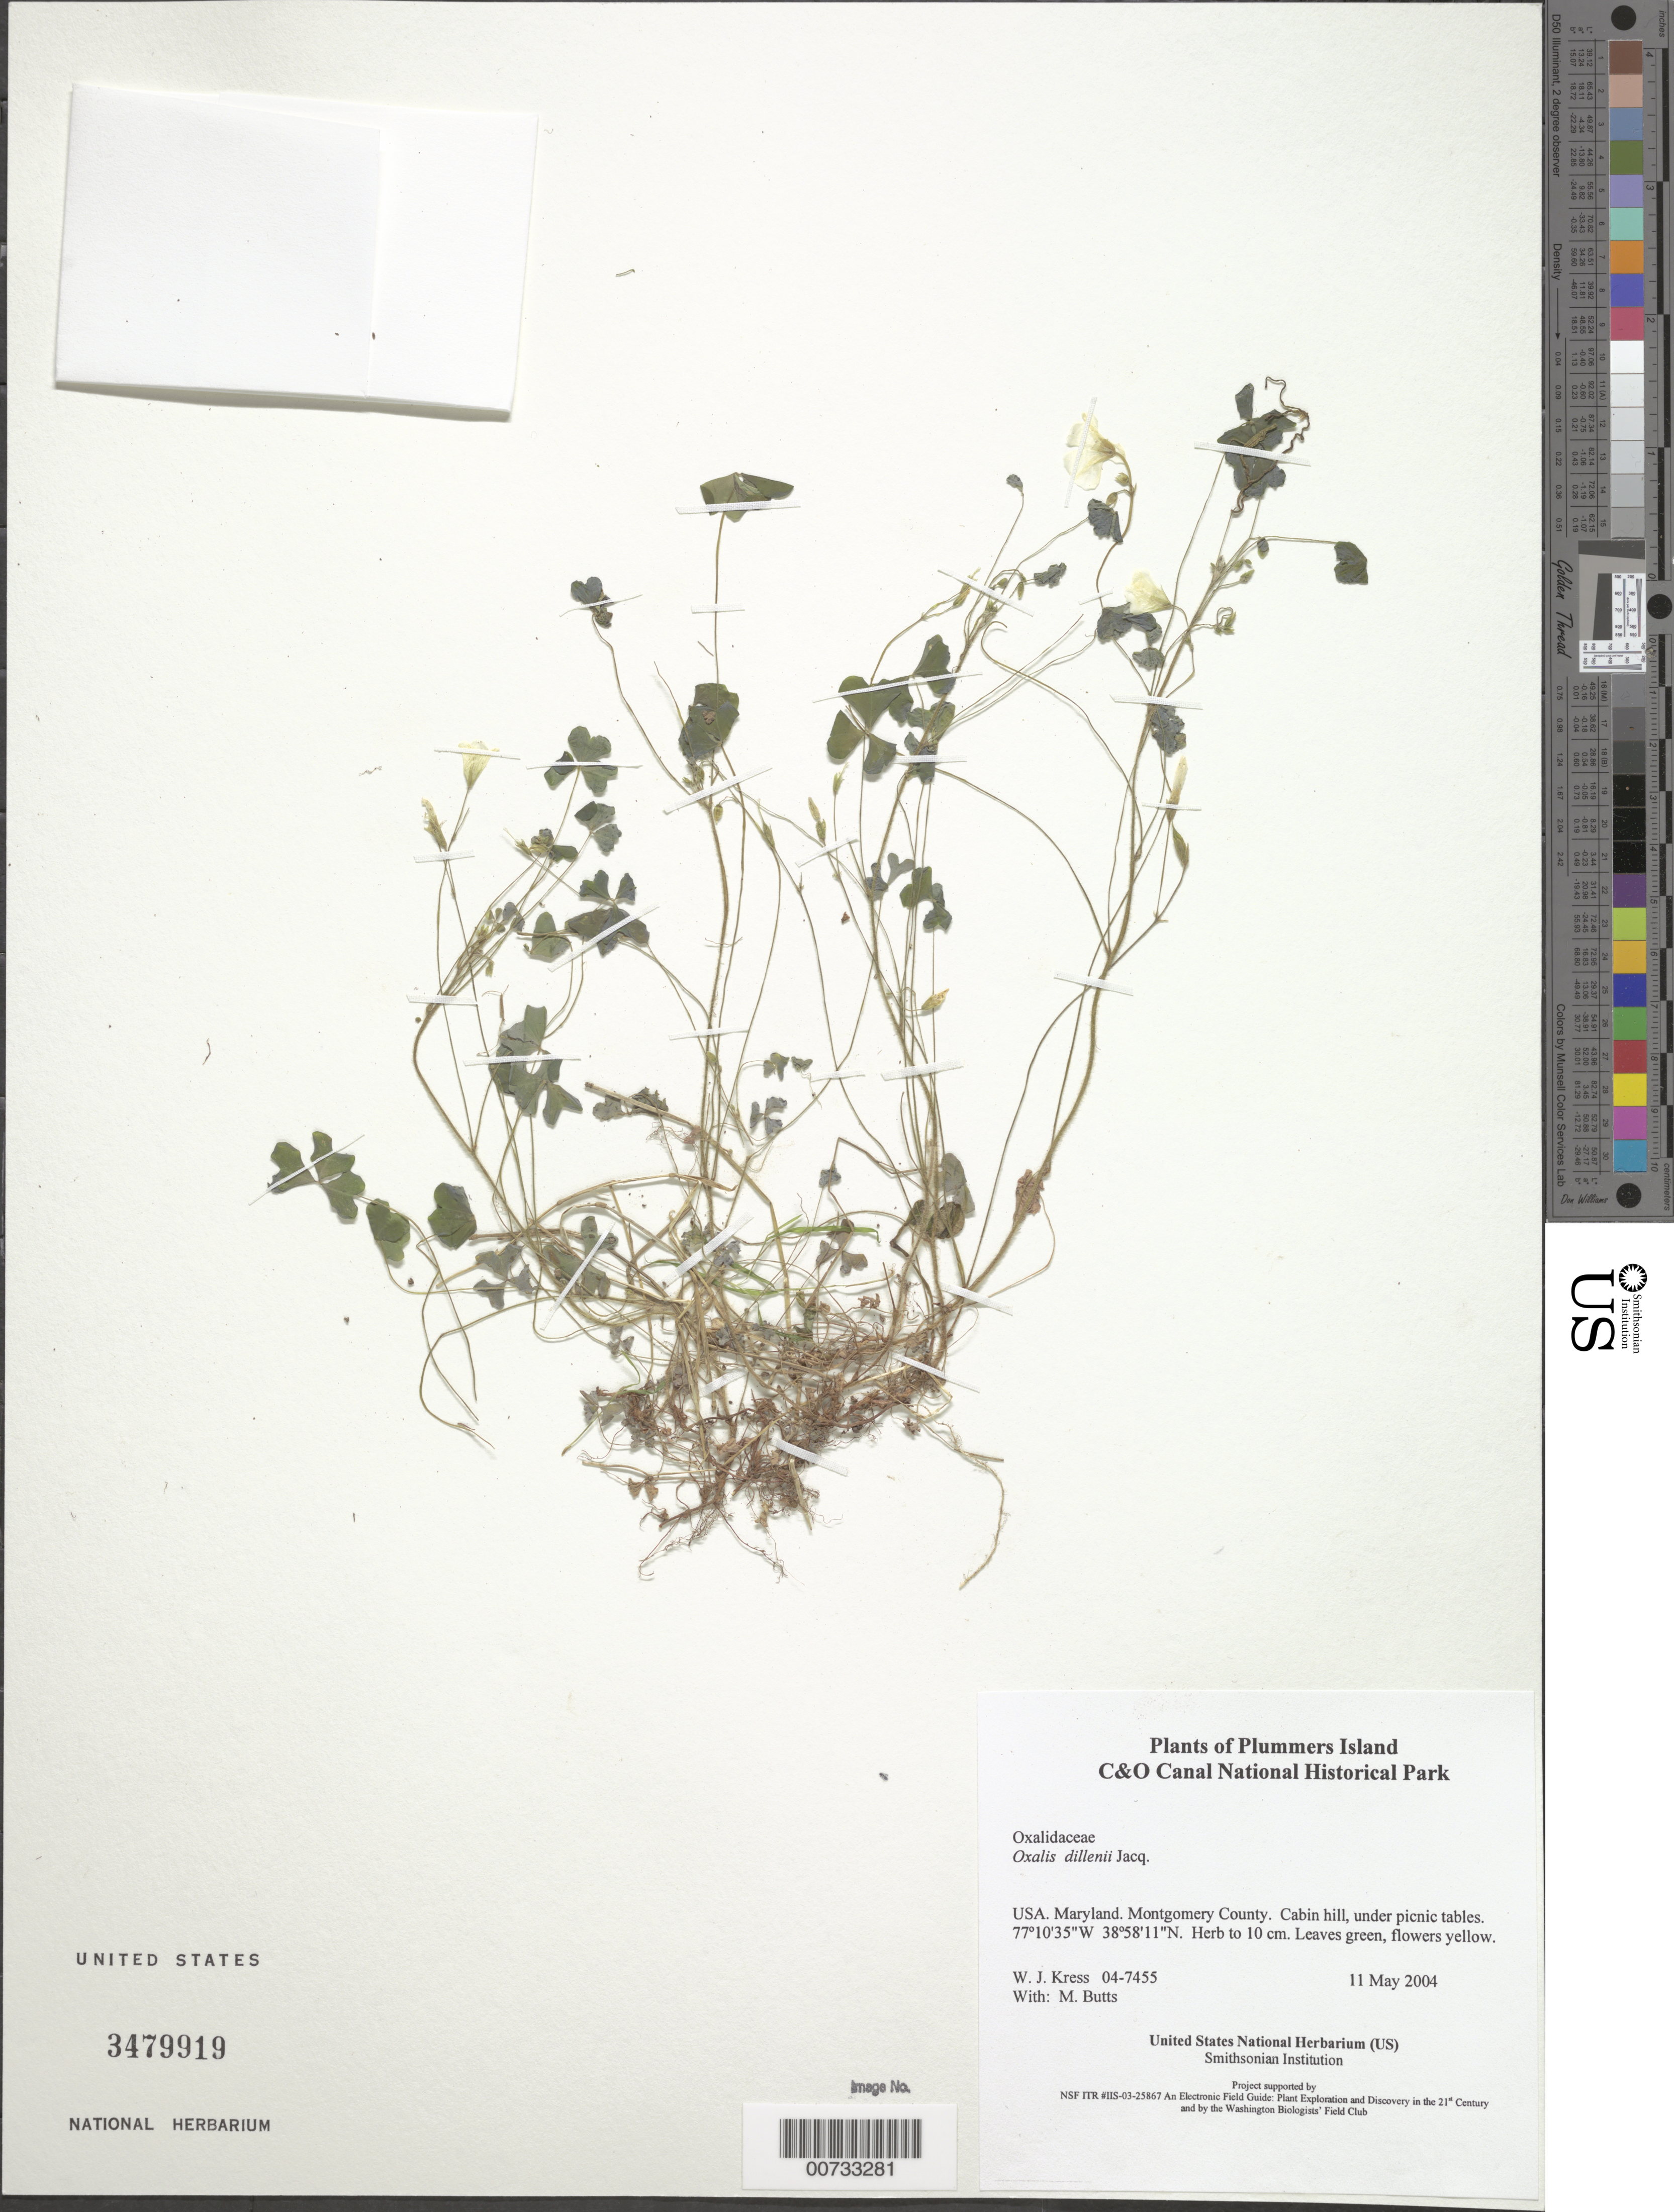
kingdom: Plantae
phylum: Tracheophyta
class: Magnoliopsida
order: Oxalidales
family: Oxalidaceae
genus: Oxalis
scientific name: Oxalis dillenii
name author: Jacq.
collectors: W. J. Kress & M. B. Butts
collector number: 04-7455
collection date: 2004-05-11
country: United States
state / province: Maryland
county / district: Montgomery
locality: Chesapeake and Ohio Canal National Historical Park, Plummers Island, Cabin hill, under picnic tables.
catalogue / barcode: US 3479919